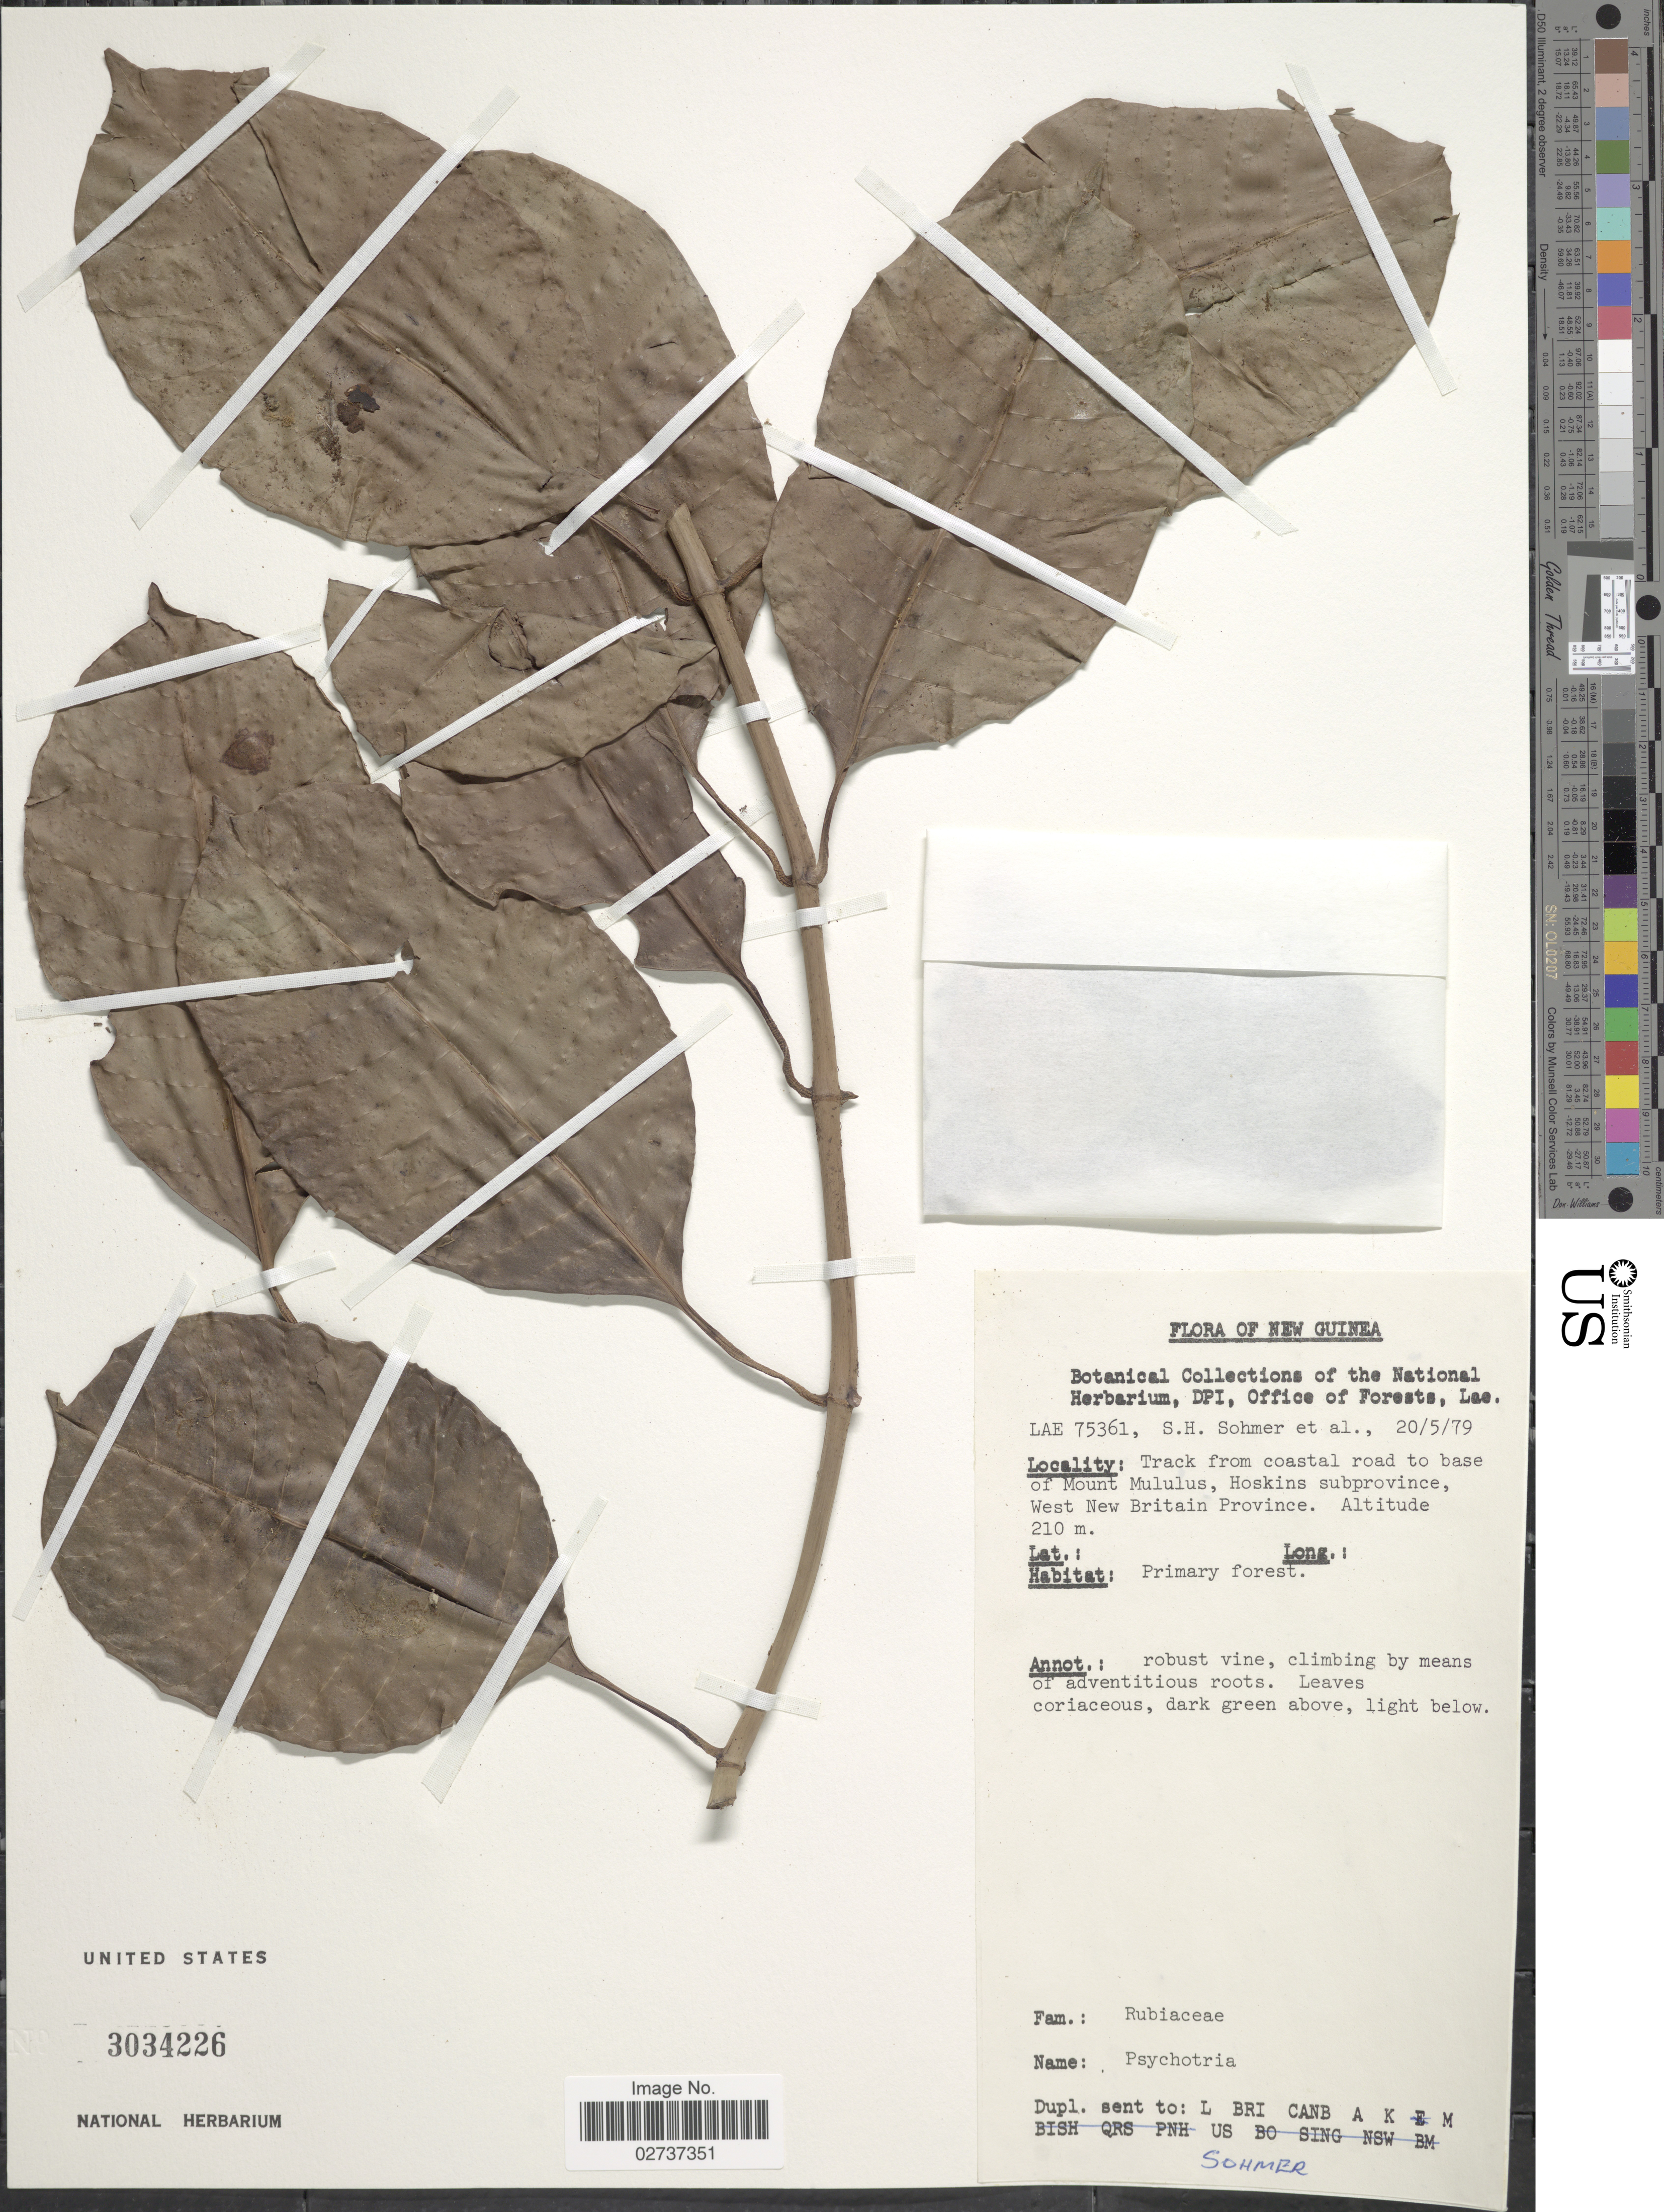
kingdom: Plantae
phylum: Tracheophyta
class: Magnoliopsida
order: Gentianales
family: Rubiaceae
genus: Psychotria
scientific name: Psychotria sp.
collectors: S. H. Sohmer & et al.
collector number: LAE 75361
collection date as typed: Transcribed d/m/y: 20/5/79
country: Papua New Guinea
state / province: West New Britain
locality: New Guinea. Track from coastal road to base of Mount Mululus, Hoskins subprovince, West New Britain Province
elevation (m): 210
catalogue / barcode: US 3034226